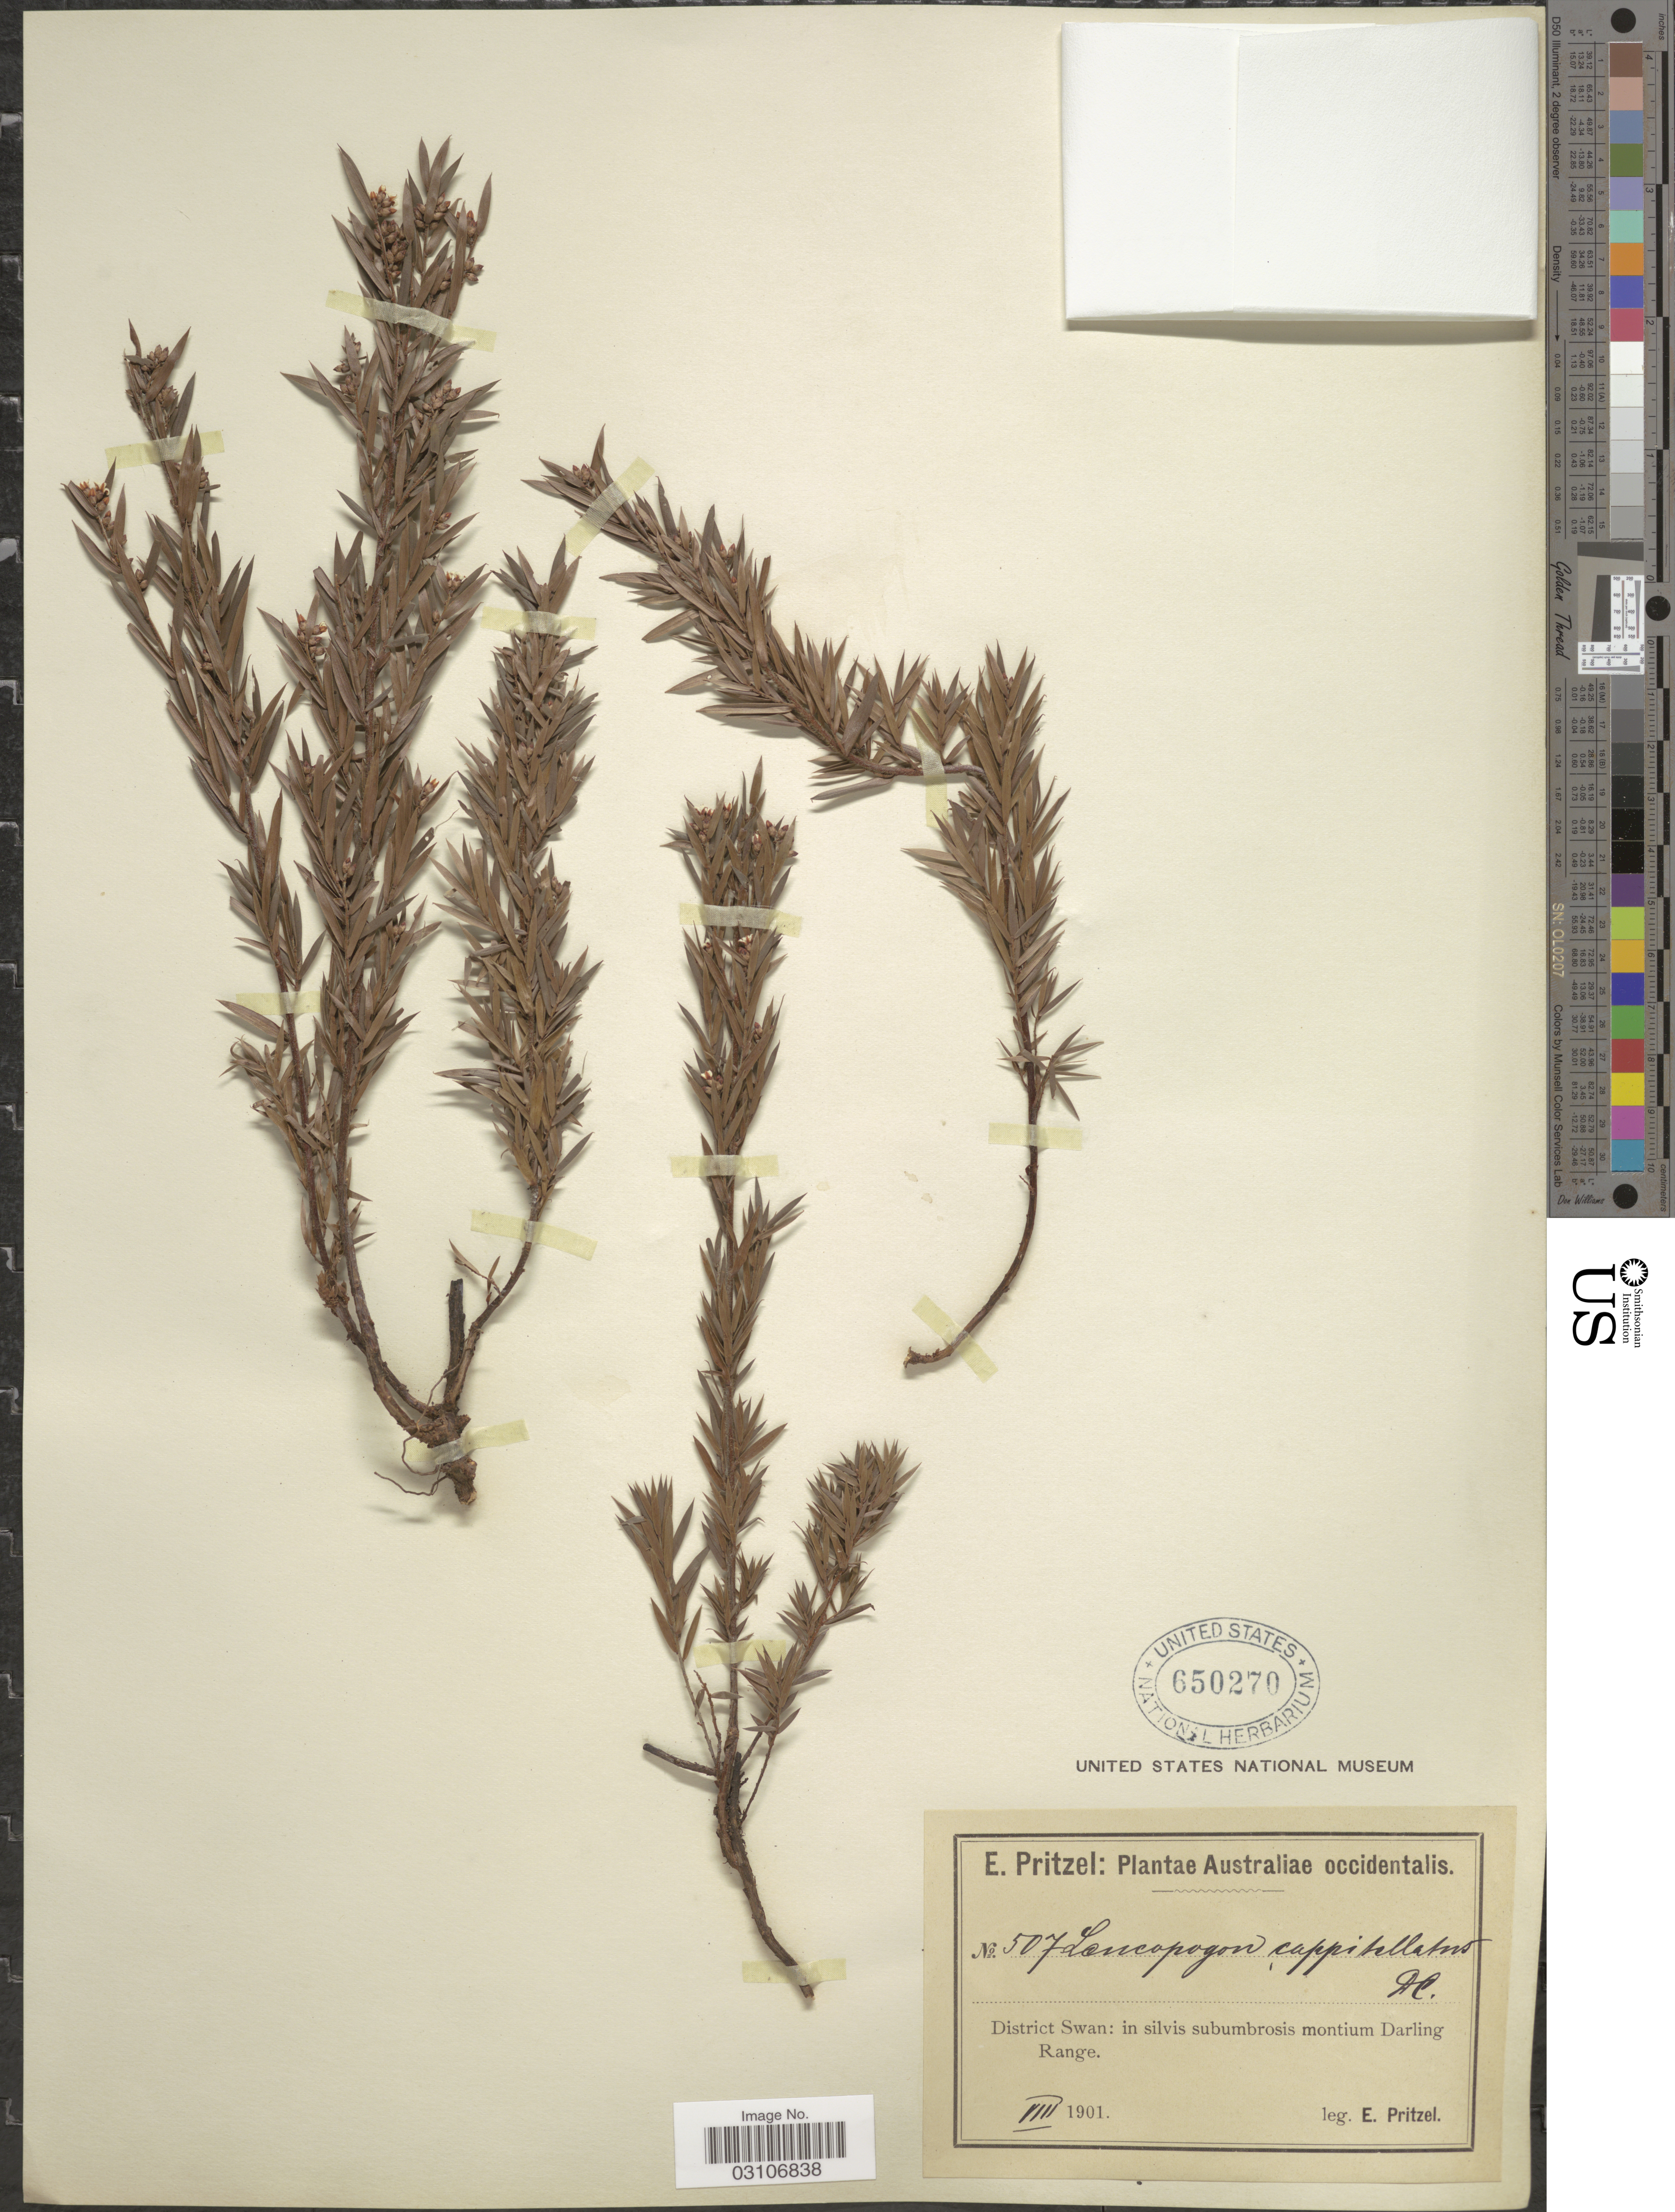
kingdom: Plantae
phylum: Tracheophyta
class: Magnoliopsida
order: Ericales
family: Ericaceae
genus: Leucopogon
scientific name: Leucopogon capitellatus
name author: DC.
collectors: E. G. Pritzel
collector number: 507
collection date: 1901-08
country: Australia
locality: Australiae occidentalis. District Swan: in silvis subumbrosis montium Darling Range.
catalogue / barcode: US 650270